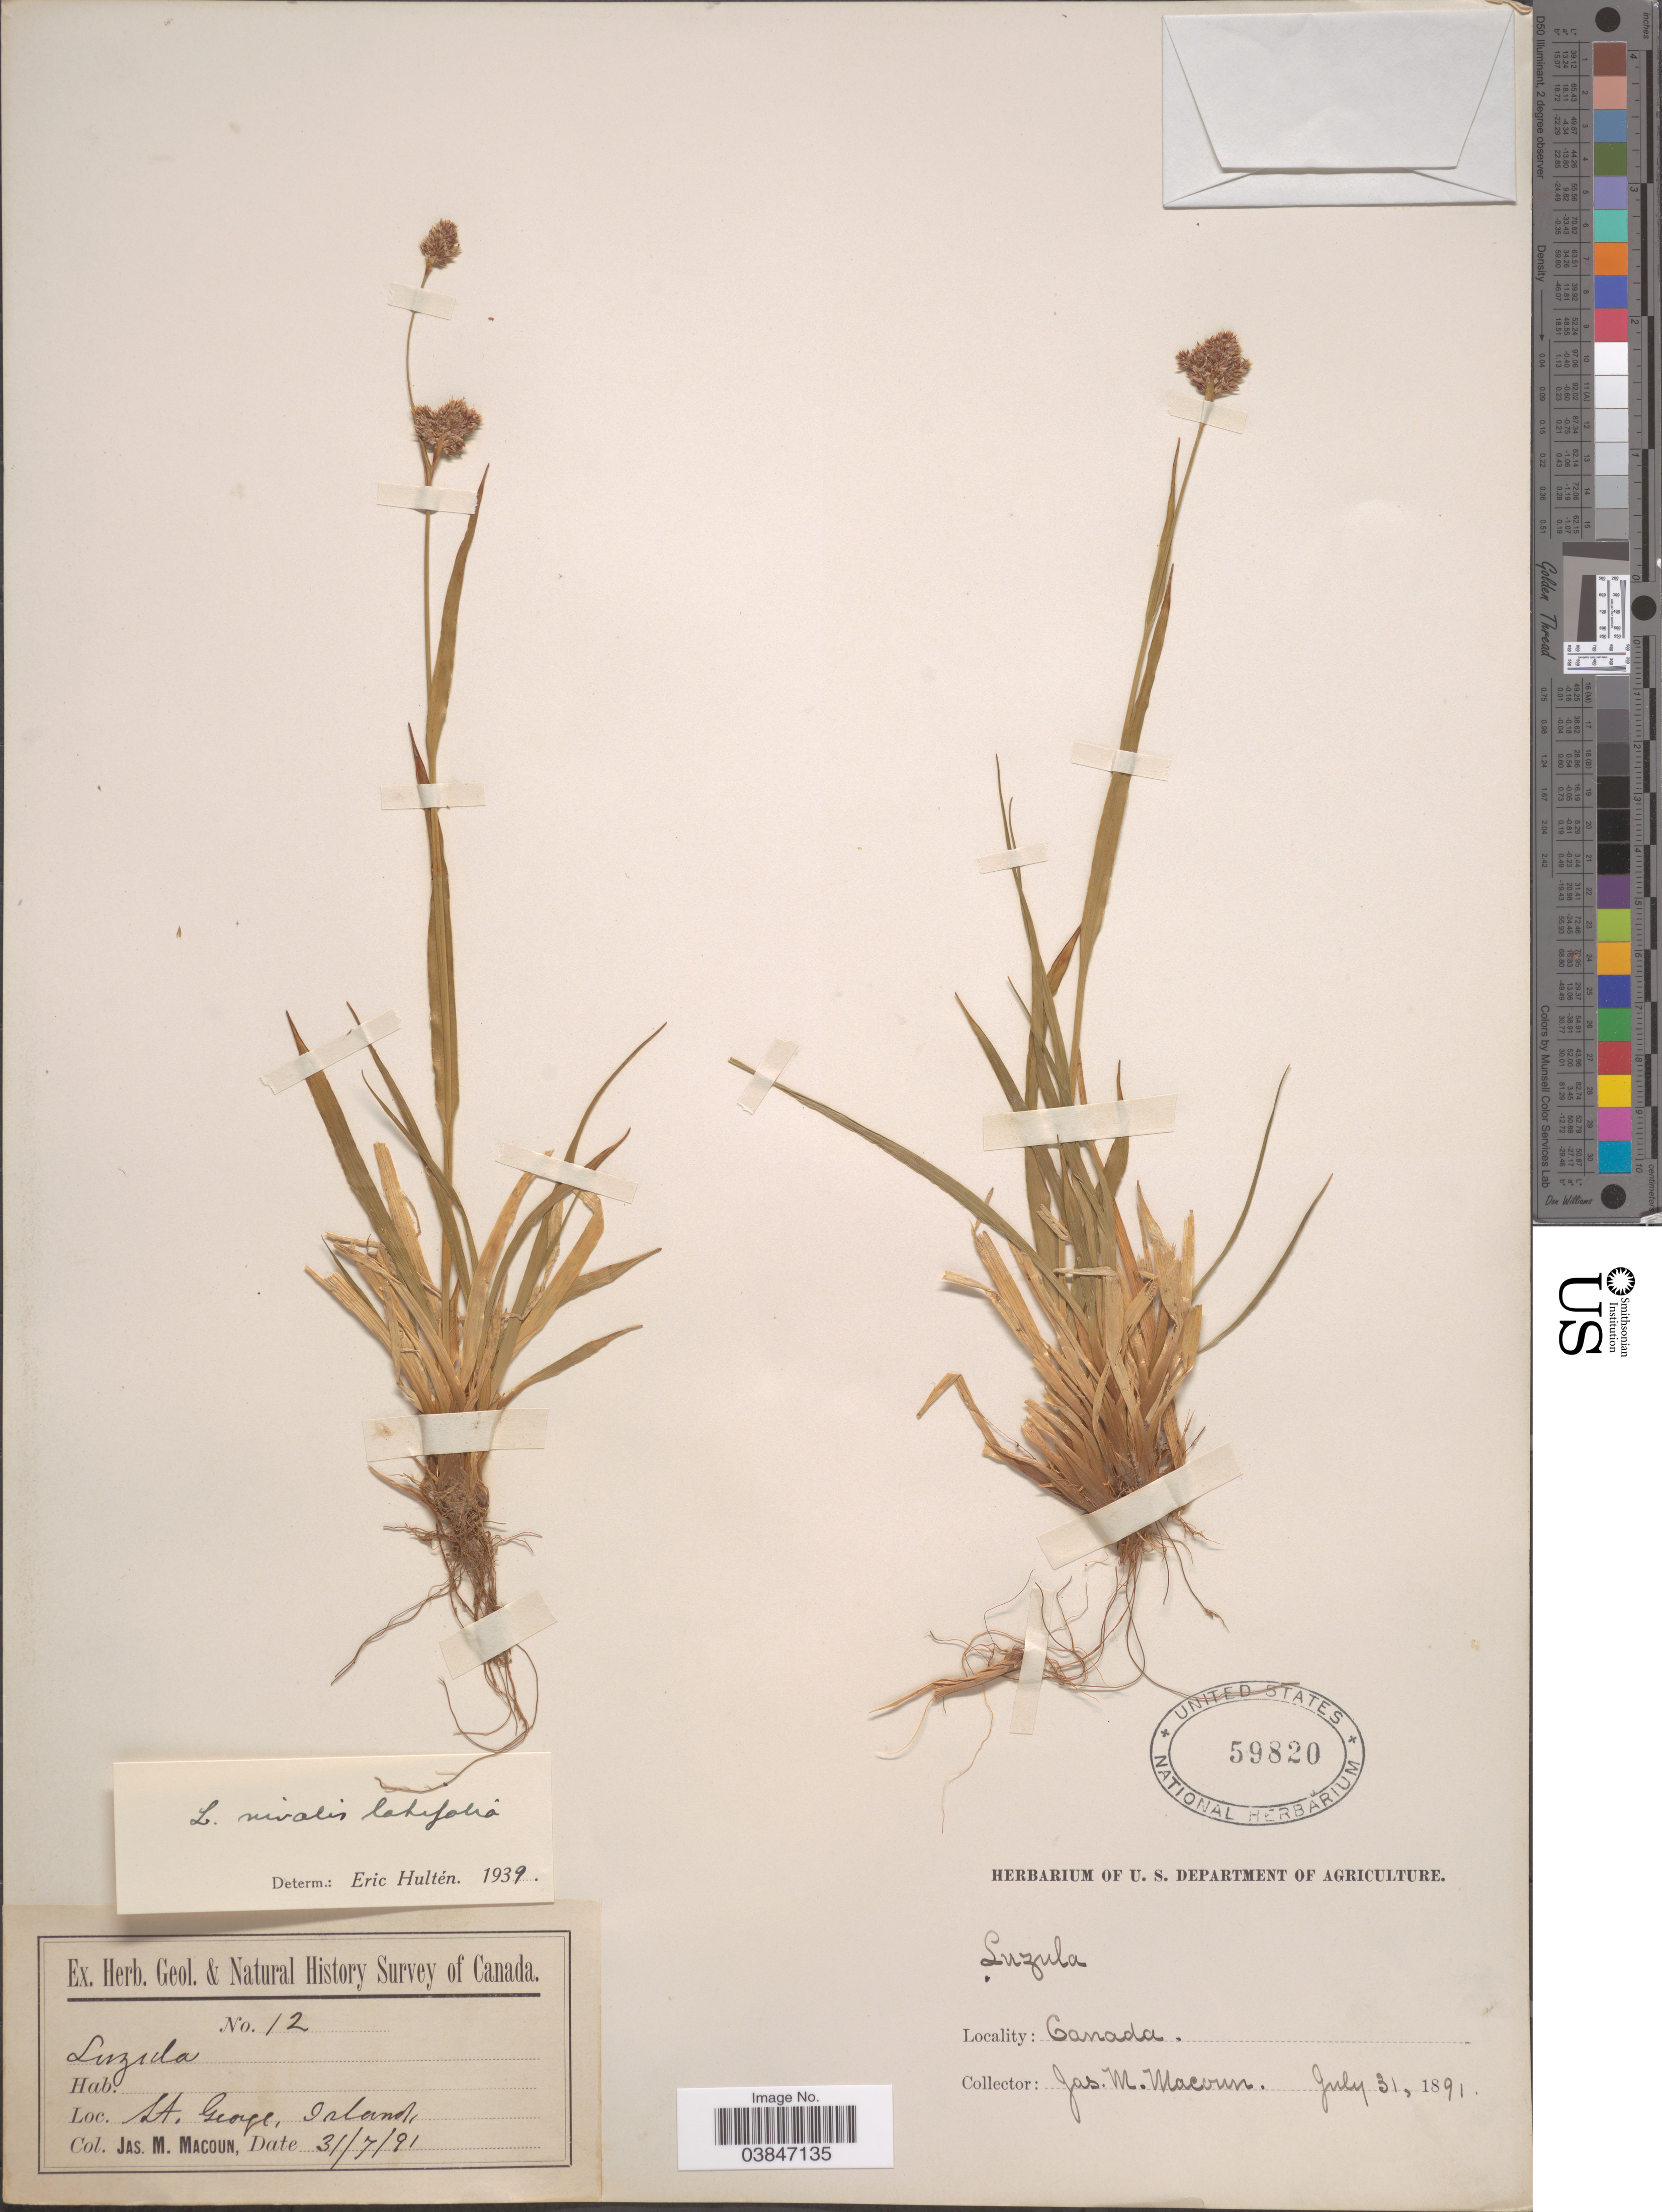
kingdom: Plantae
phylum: Tracheophyta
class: Liliopsida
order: Poales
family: Juncaceae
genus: Luzula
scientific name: Luzula tundricola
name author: (Gorodkov) V. Vassil.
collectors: J. M. Macoun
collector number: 12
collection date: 1891-07-31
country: United States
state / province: Alaska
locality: St. George, Island.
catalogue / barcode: US 59820